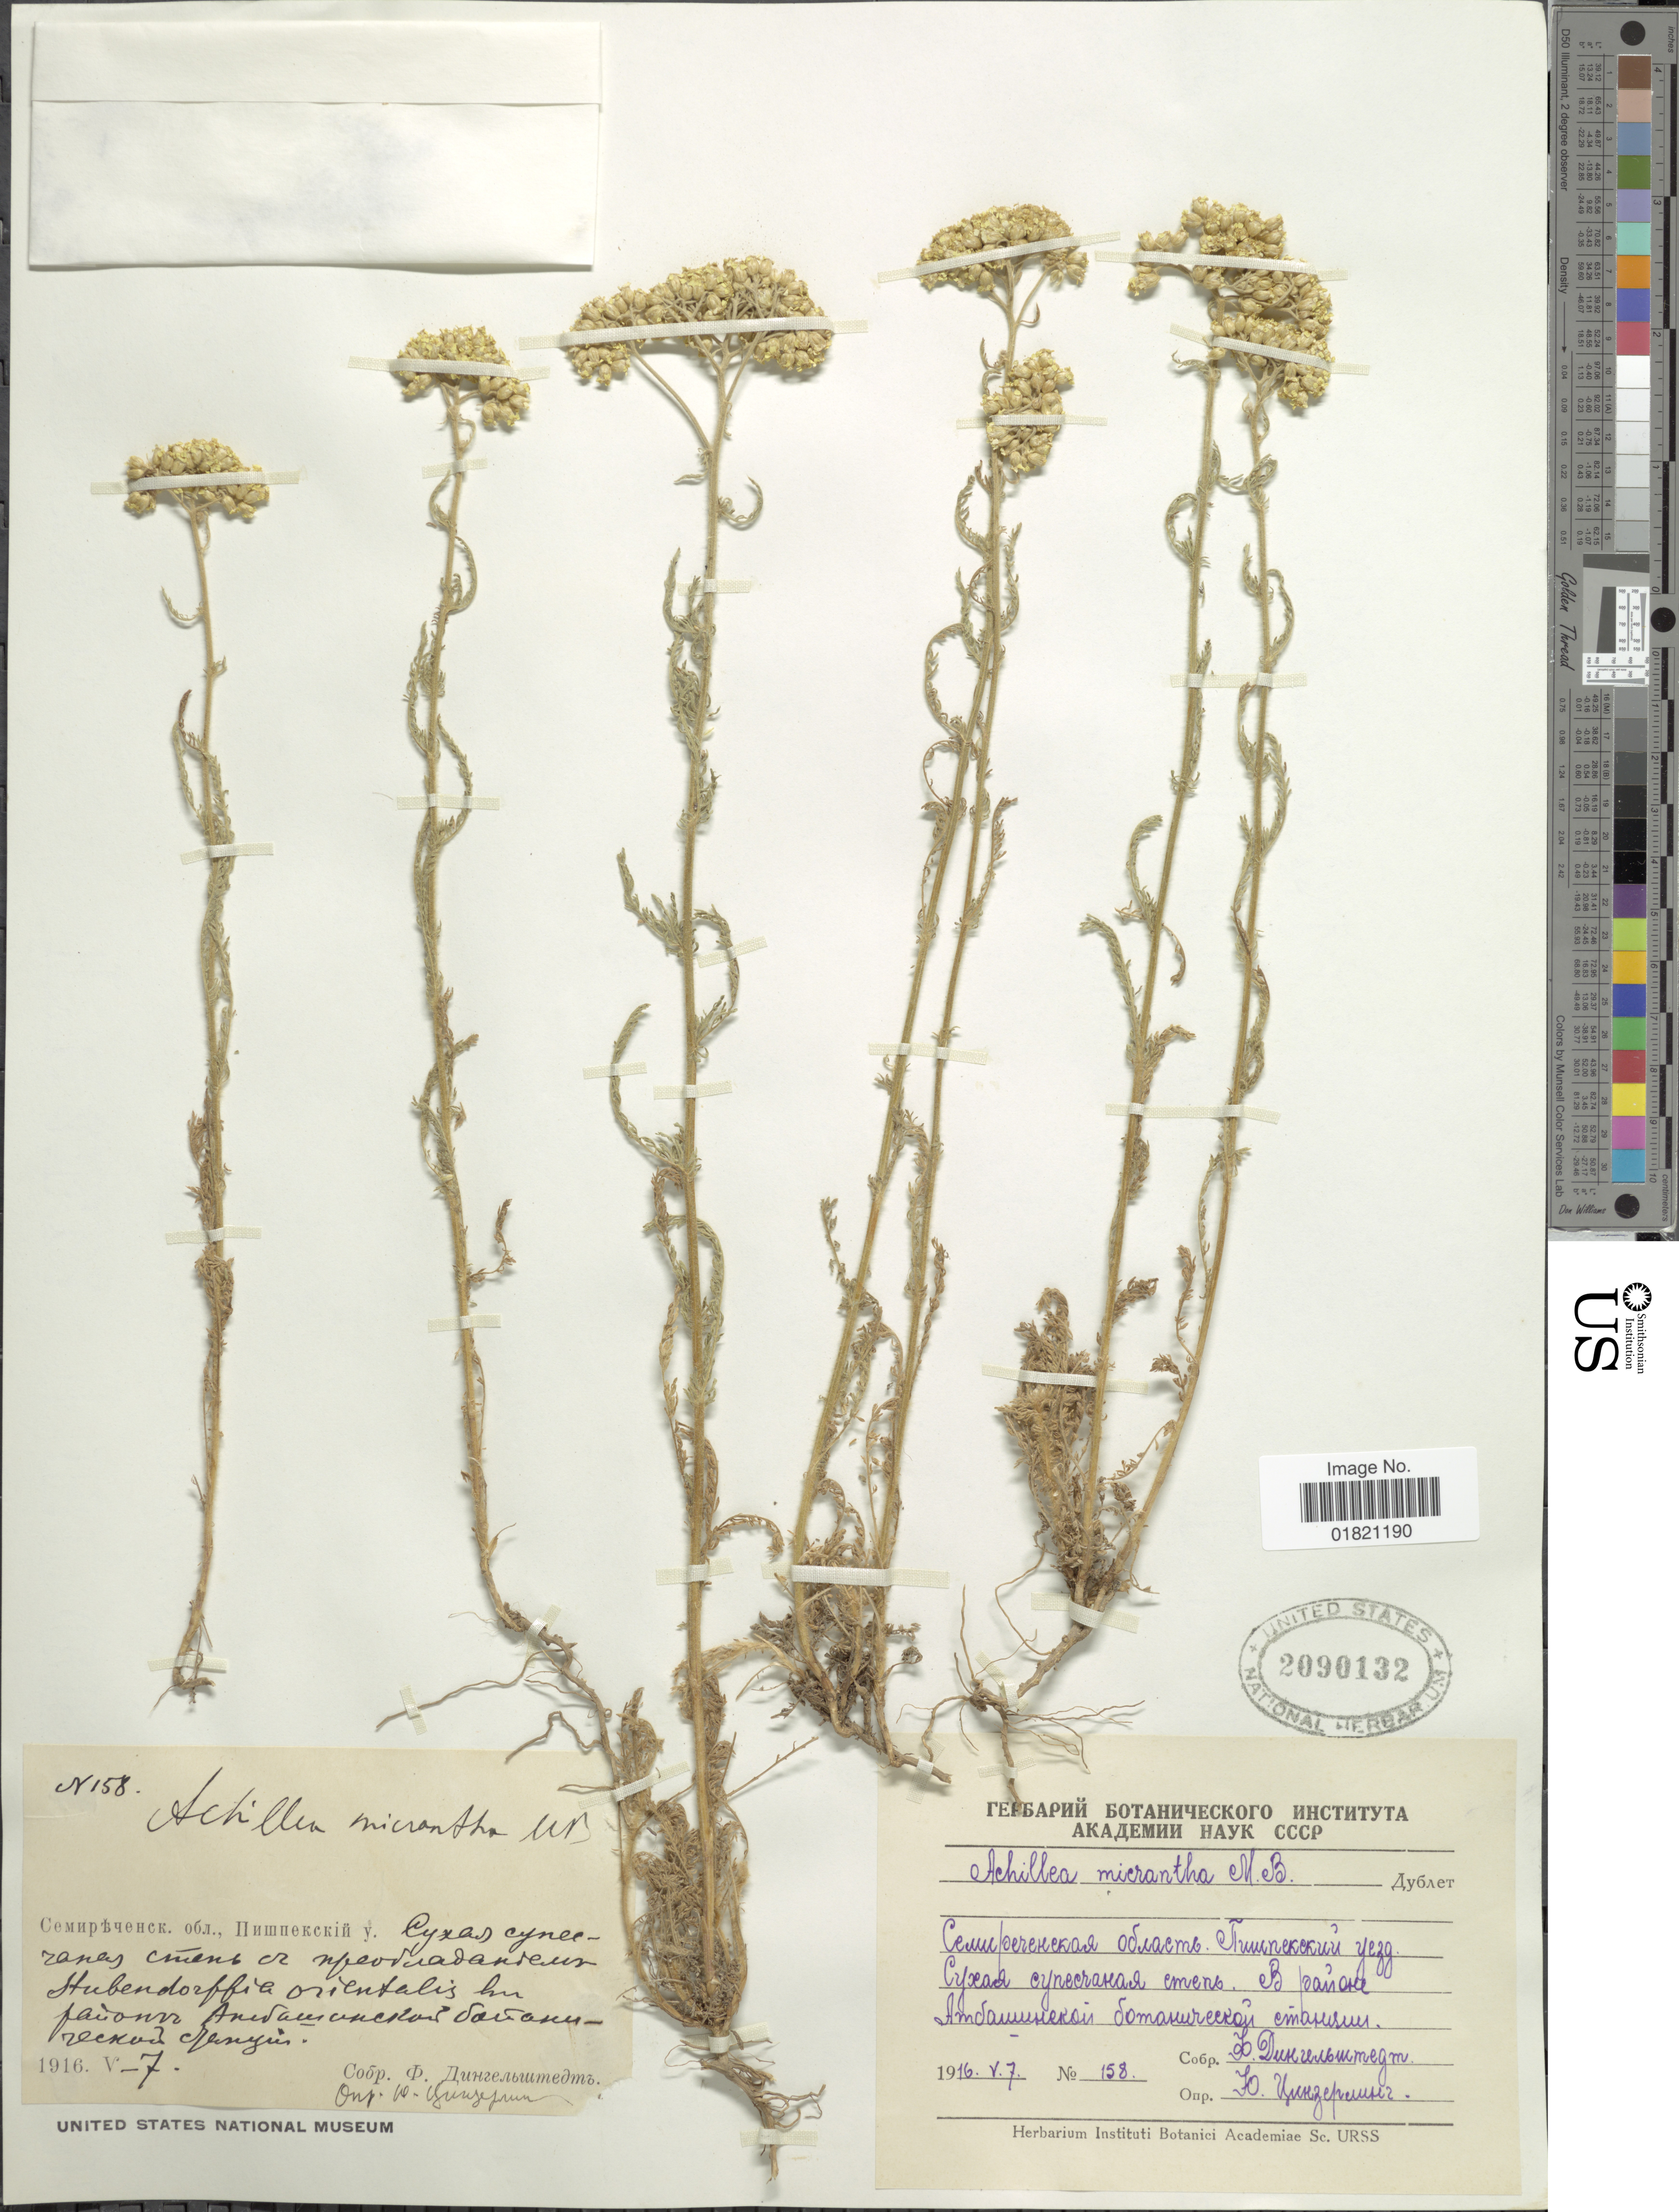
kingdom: Plantae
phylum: Tracheophyta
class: Magnoliopsida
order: Asterales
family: Asteraceae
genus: Achillea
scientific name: Achillea micrantha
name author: M. Bieb.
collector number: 158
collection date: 1916-05-07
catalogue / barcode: US 2090132